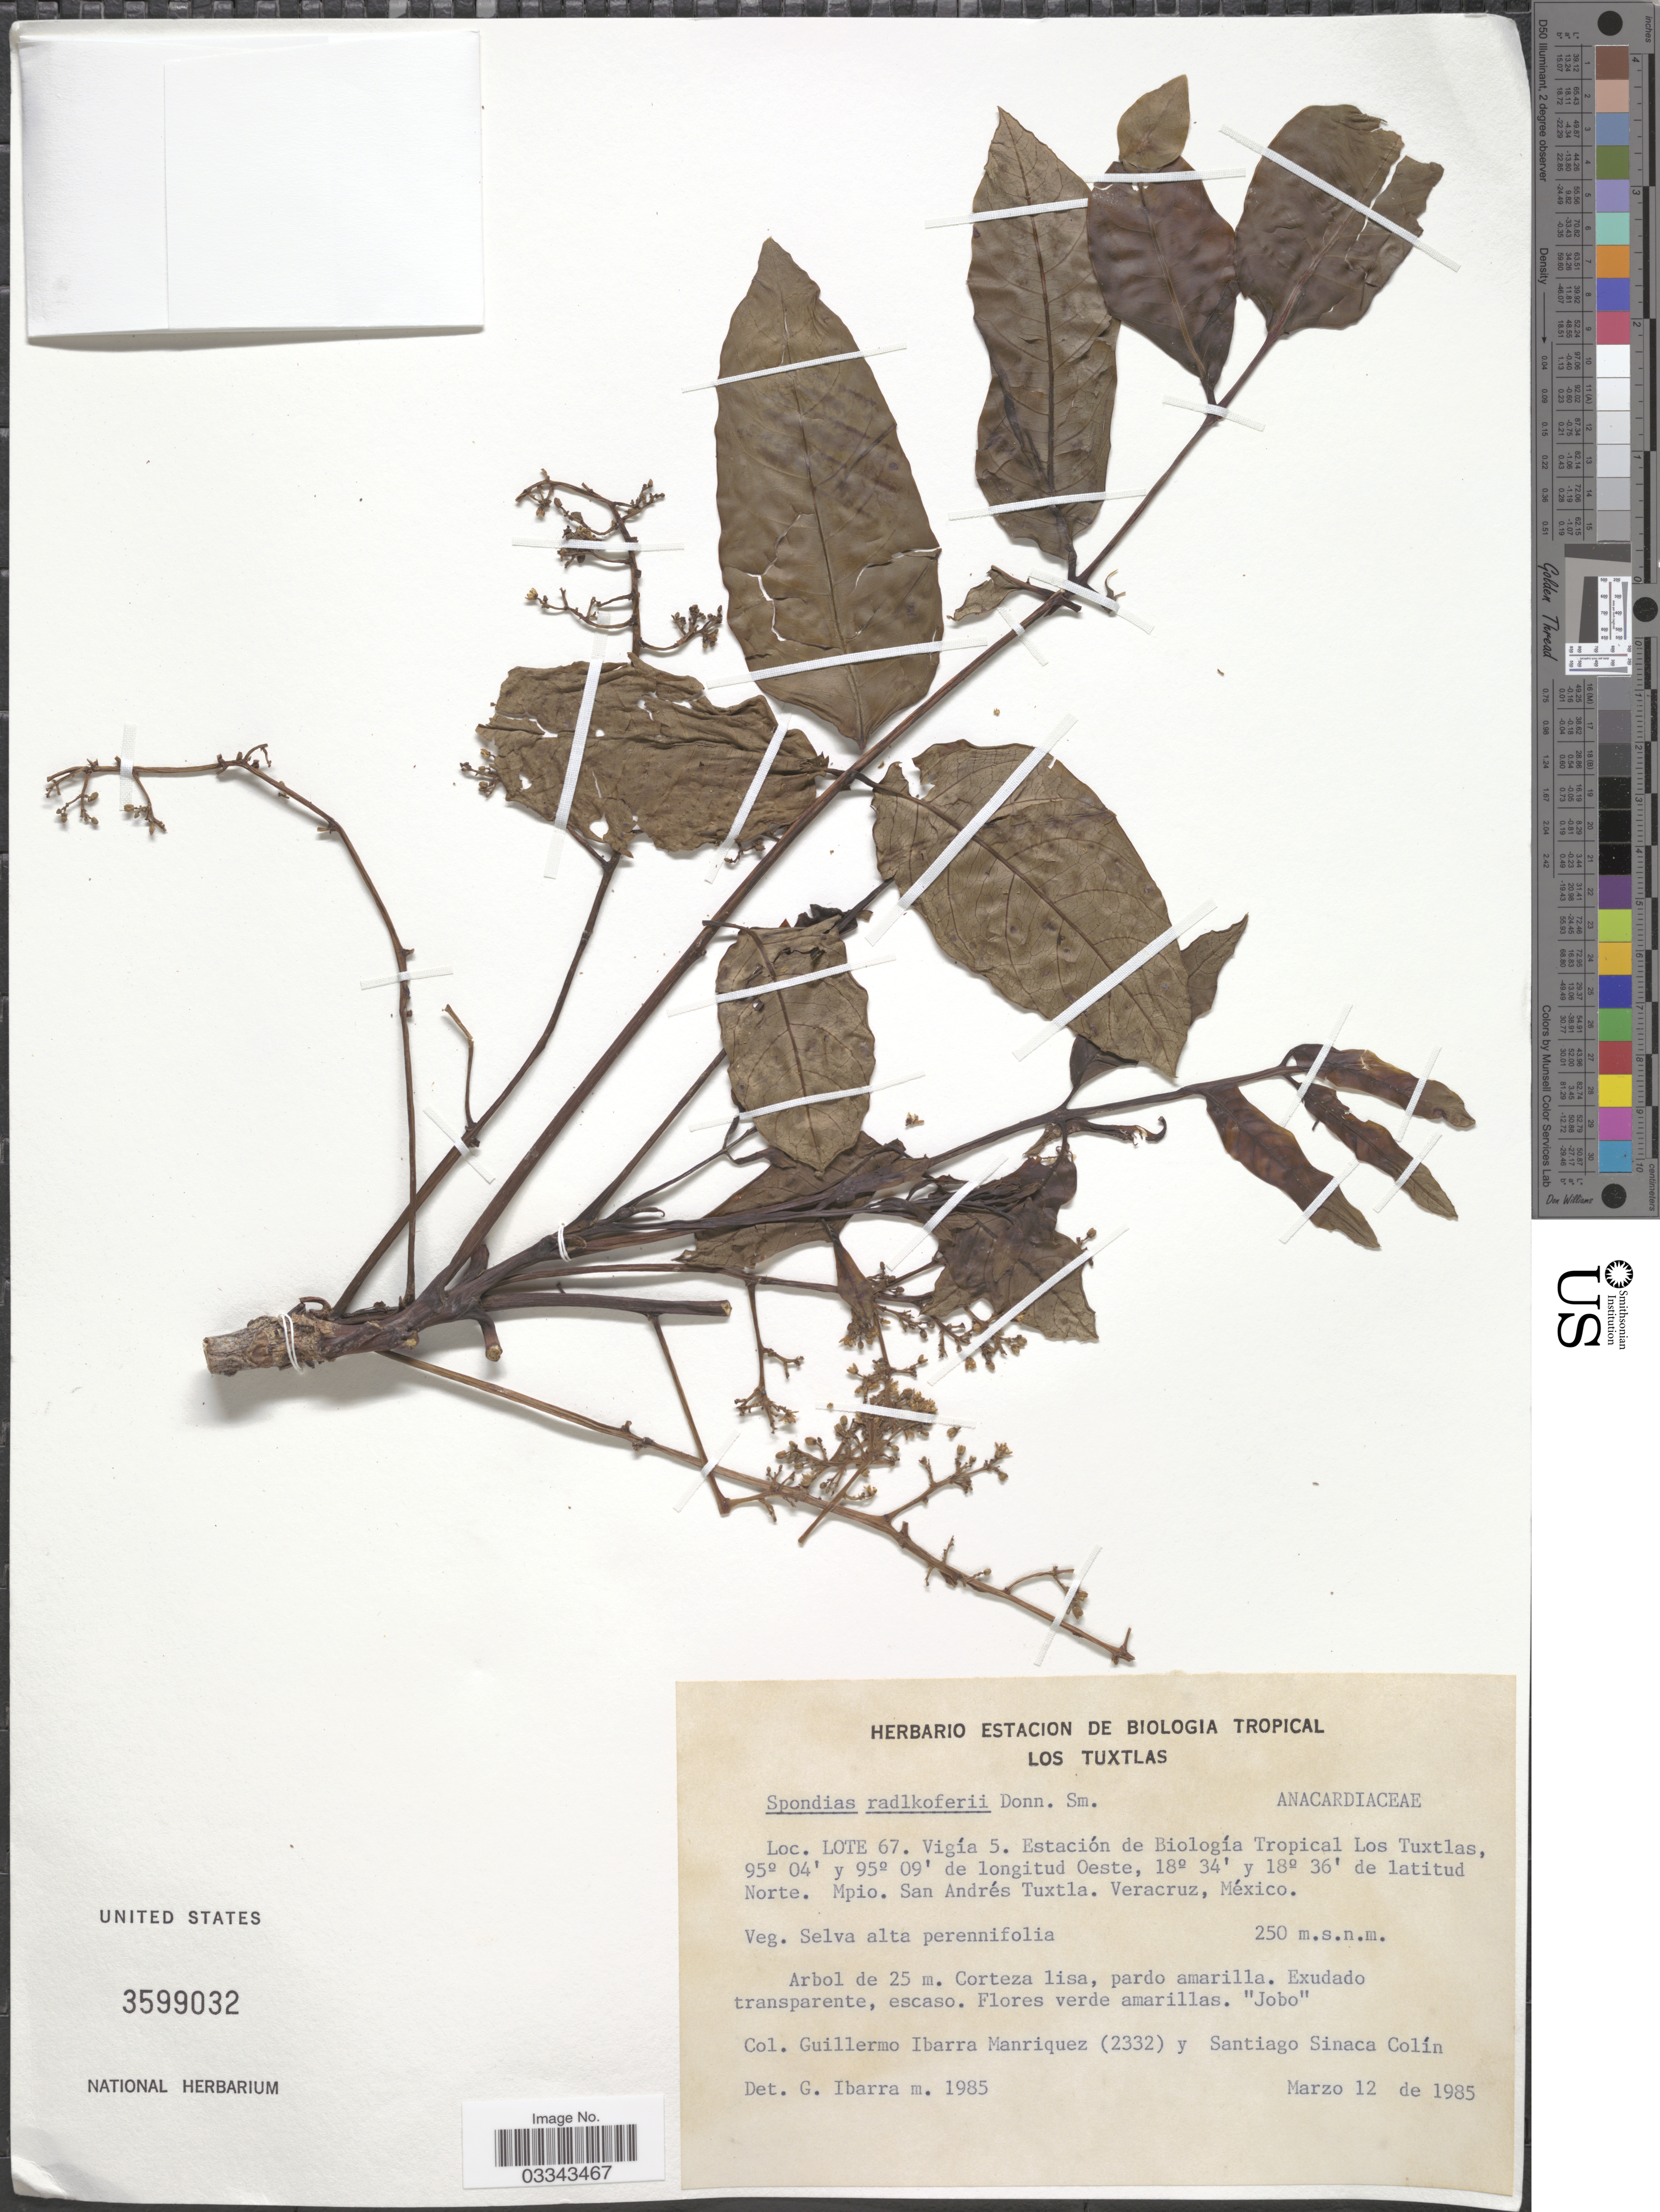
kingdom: Plantae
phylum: Tracheophyta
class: Magnoliopsida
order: Sapindales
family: Anacardiaceae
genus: Spondias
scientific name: Spondias radlkoferi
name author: Donn. Sm.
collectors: G. Ibarra M. & S. Sinaca-Colin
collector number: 2332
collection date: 1985-03-12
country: Mexico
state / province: Veracruz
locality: Lote 67. Vigía 5. Estación de Biología Tropical Los Tuxtlas, Mpio. San Andrés Tuxtla. Veracruz.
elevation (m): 250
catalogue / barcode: US 3599032